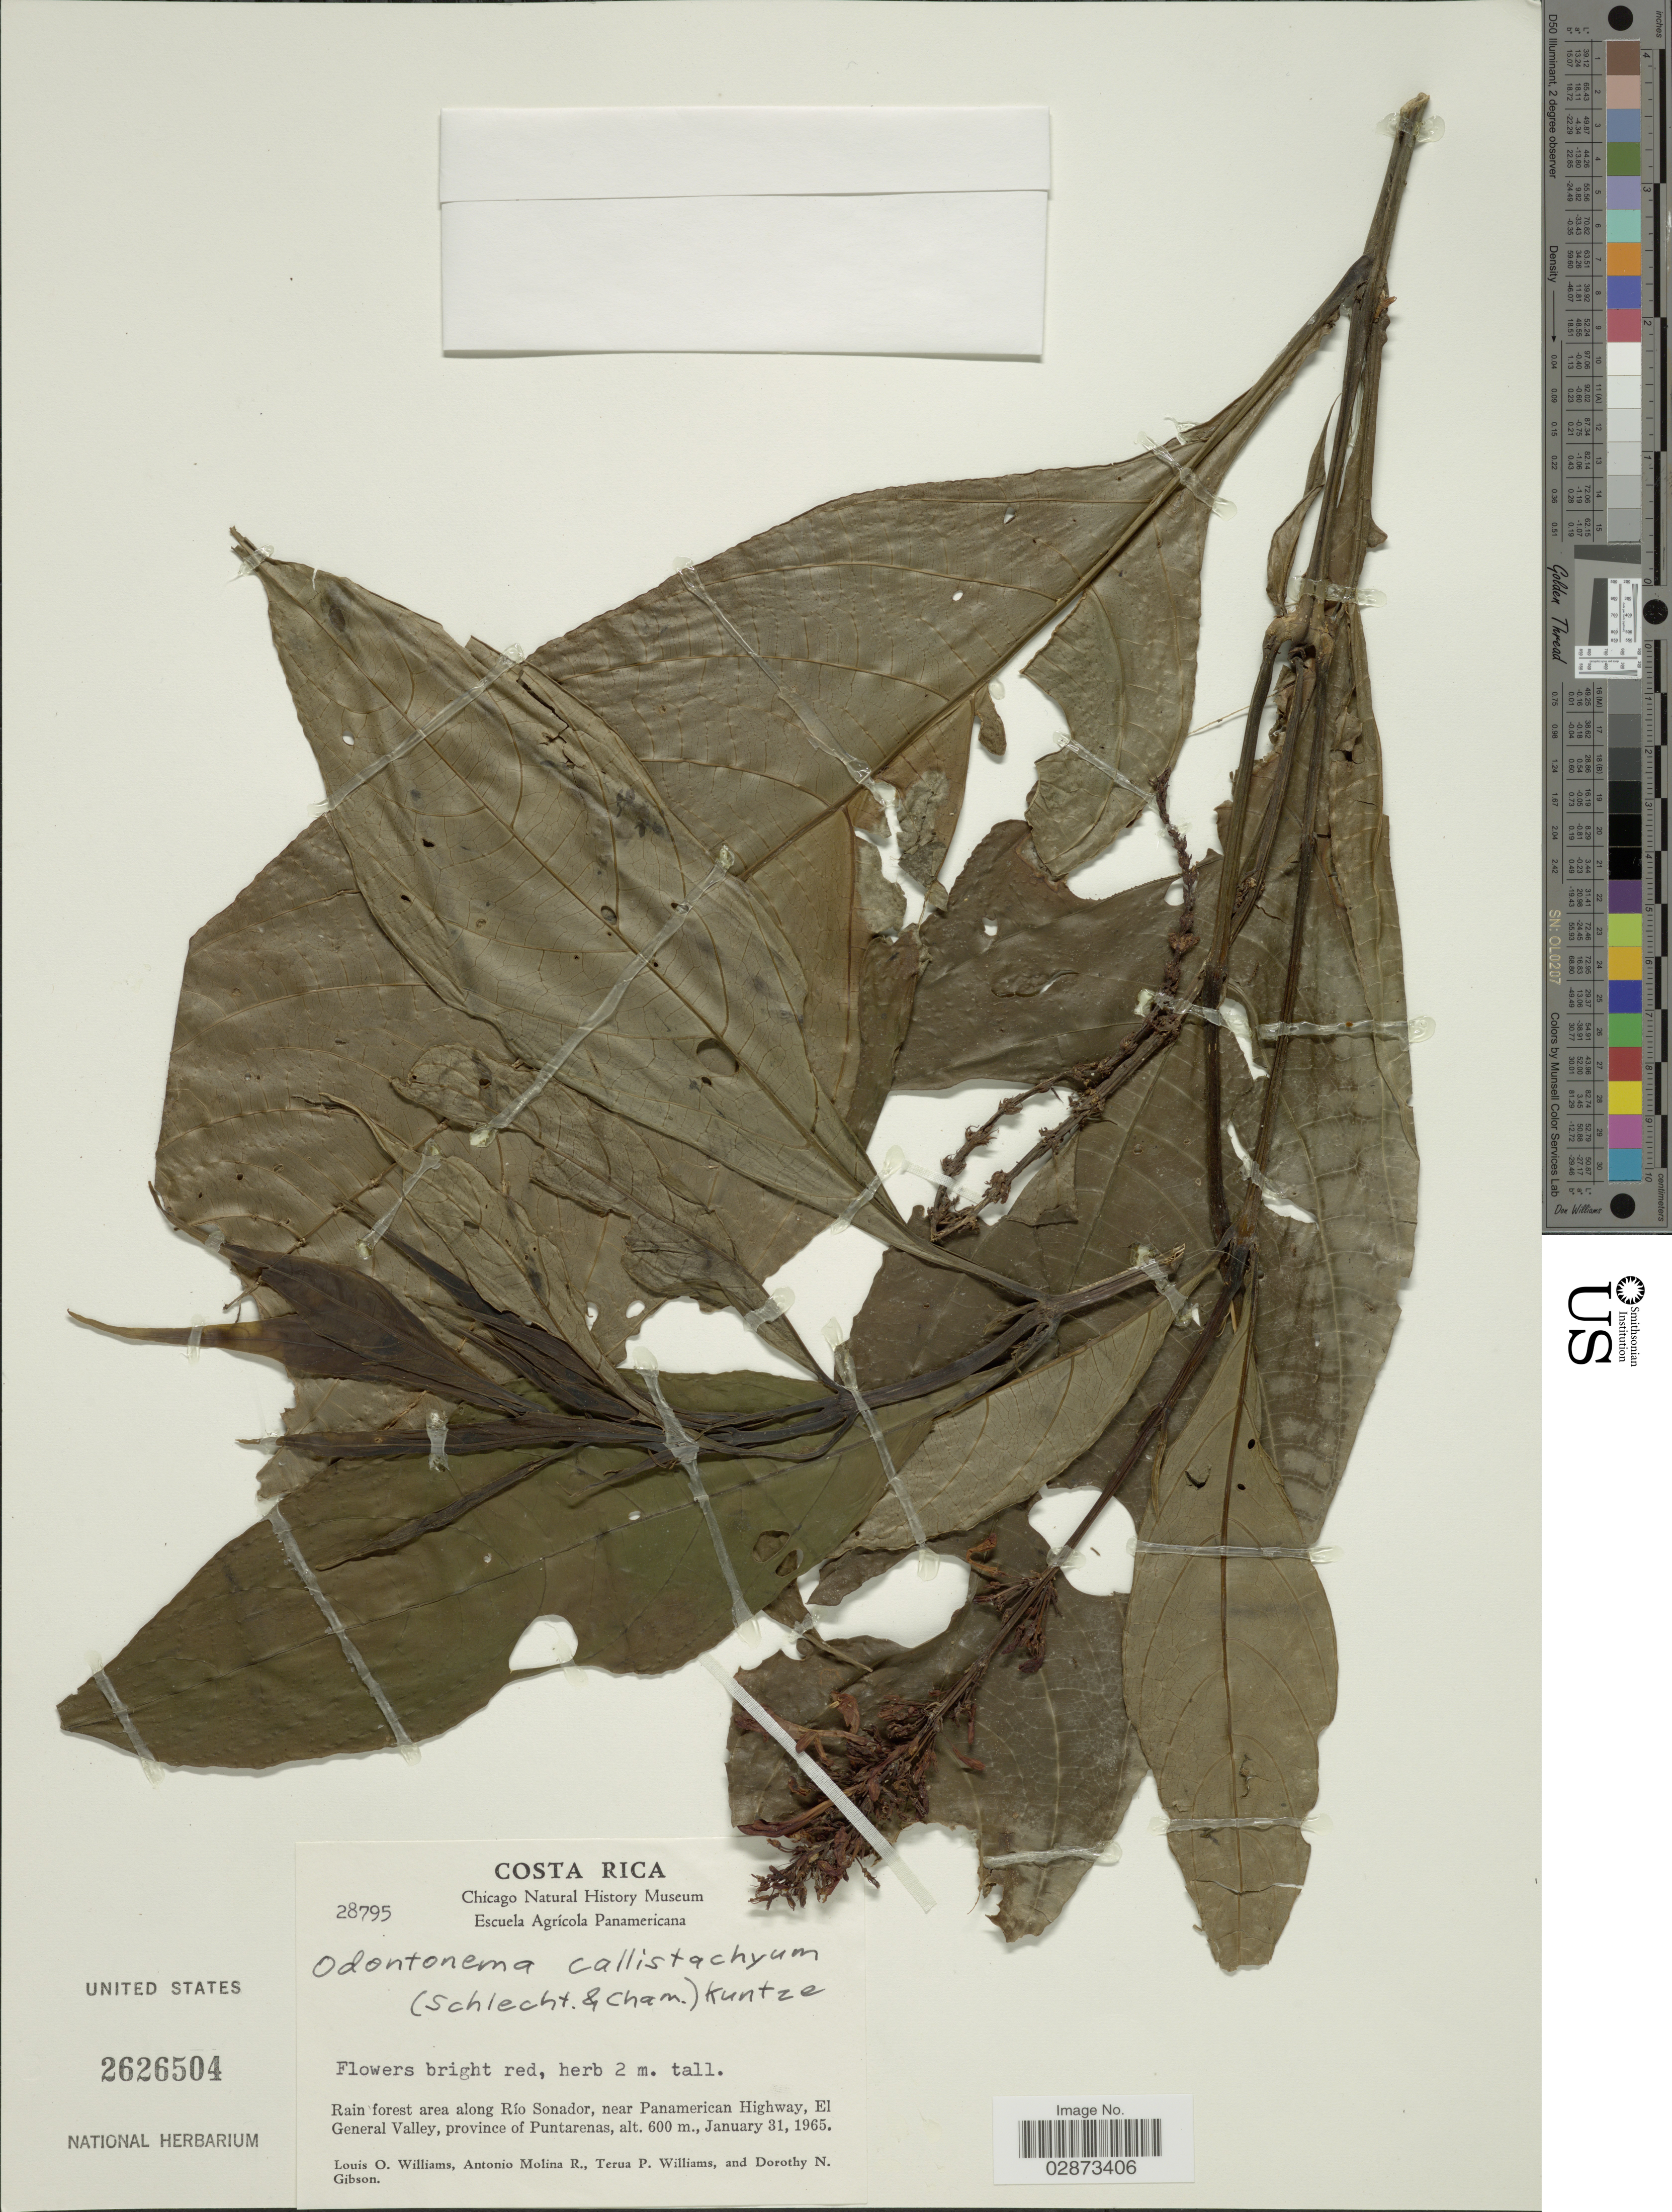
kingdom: Plantae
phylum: Tracheophyta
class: Magnoliopsida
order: Lamiales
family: Acanthaceae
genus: Odontonema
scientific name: Odontonema callistachyum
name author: (Schltdl. & Cham.) Kuntze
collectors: L. O. Williams, A. Molina R., T. Williams & D. N. Gibson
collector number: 28795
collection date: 1965-01-31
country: Costa Rica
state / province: Puntarenas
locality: Rain forest area along Río Sonador, near Panamerican Highway, El General Valley, province of Puntarenas.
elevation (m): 600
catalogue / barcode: US 2626504